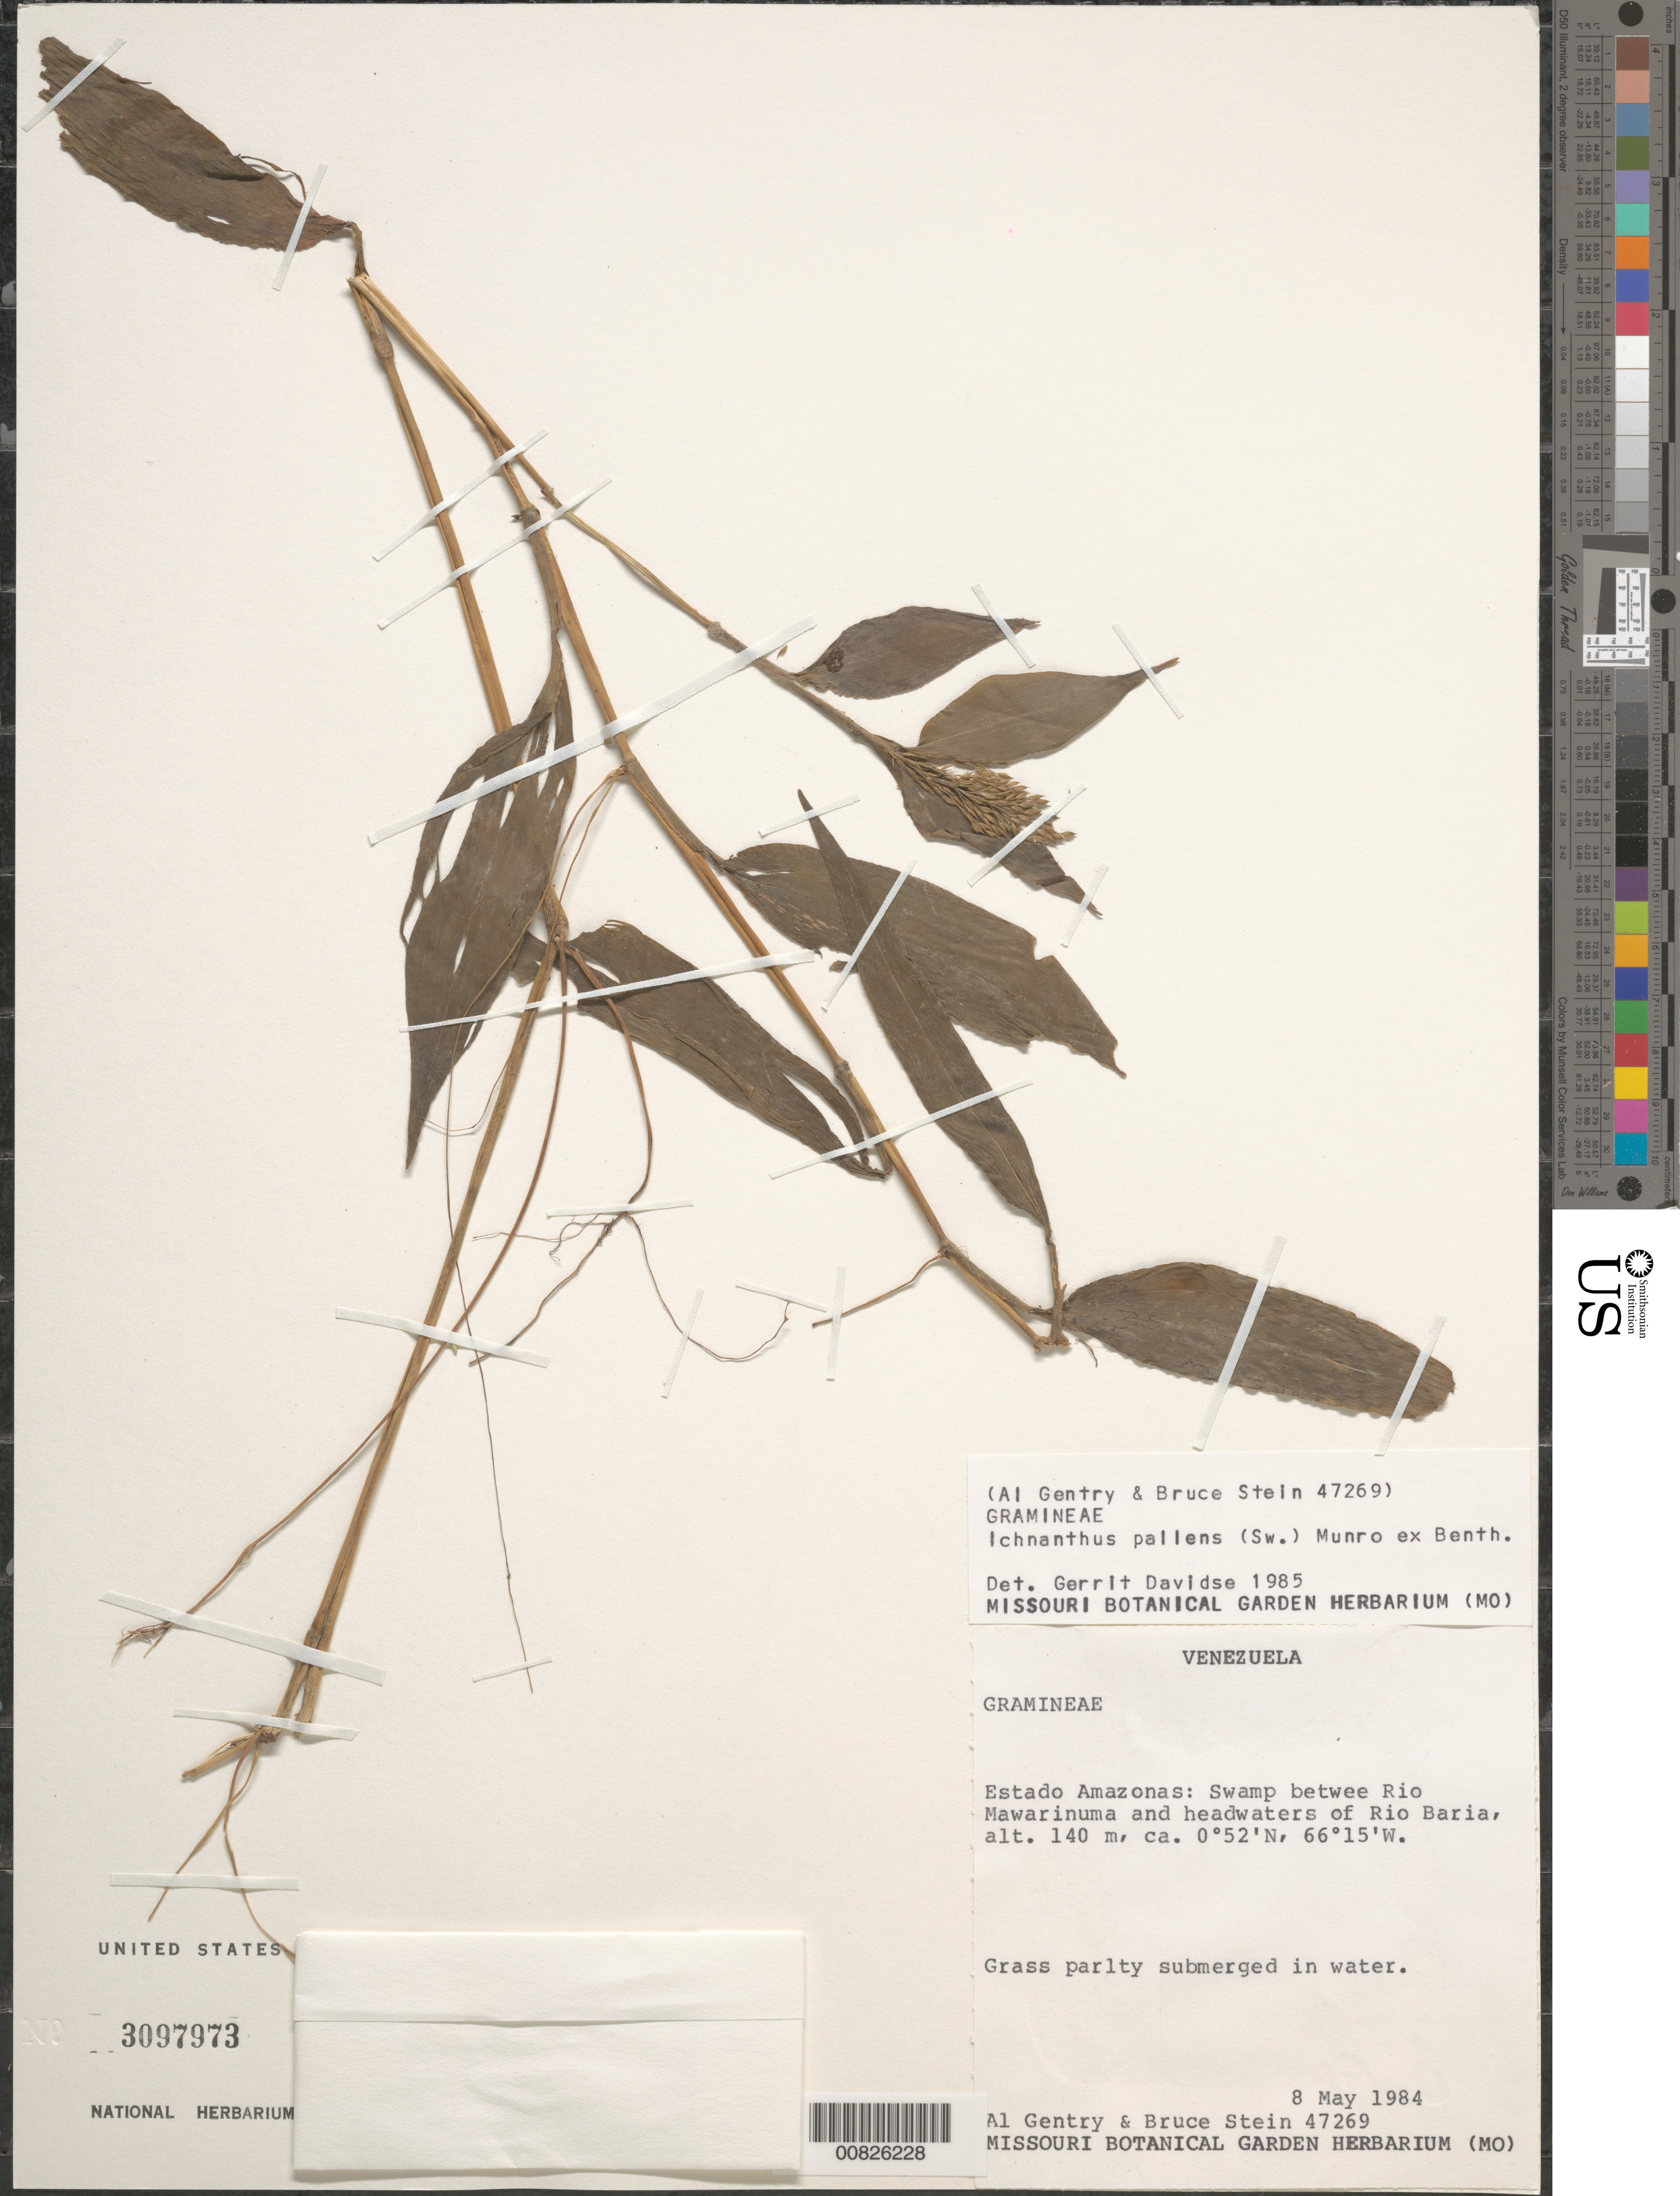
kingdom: Plantae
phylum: Tracheophyta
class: Liliopsida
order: Poales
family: Poaceae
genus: Ichnanthus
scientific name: Ichnanthus pallens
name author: (Sw.) Munro ex Benth.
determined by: Davidse, Gerrit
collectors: A. H. Gentry & B. Stein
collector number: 47269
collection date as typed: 8-May-84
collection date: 1984-05-08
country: Venezuela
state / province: Amazonas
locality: Río Mawarinuma to headwaters of Río Baria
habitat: Swamp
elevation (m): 140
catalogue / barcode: US 3097973